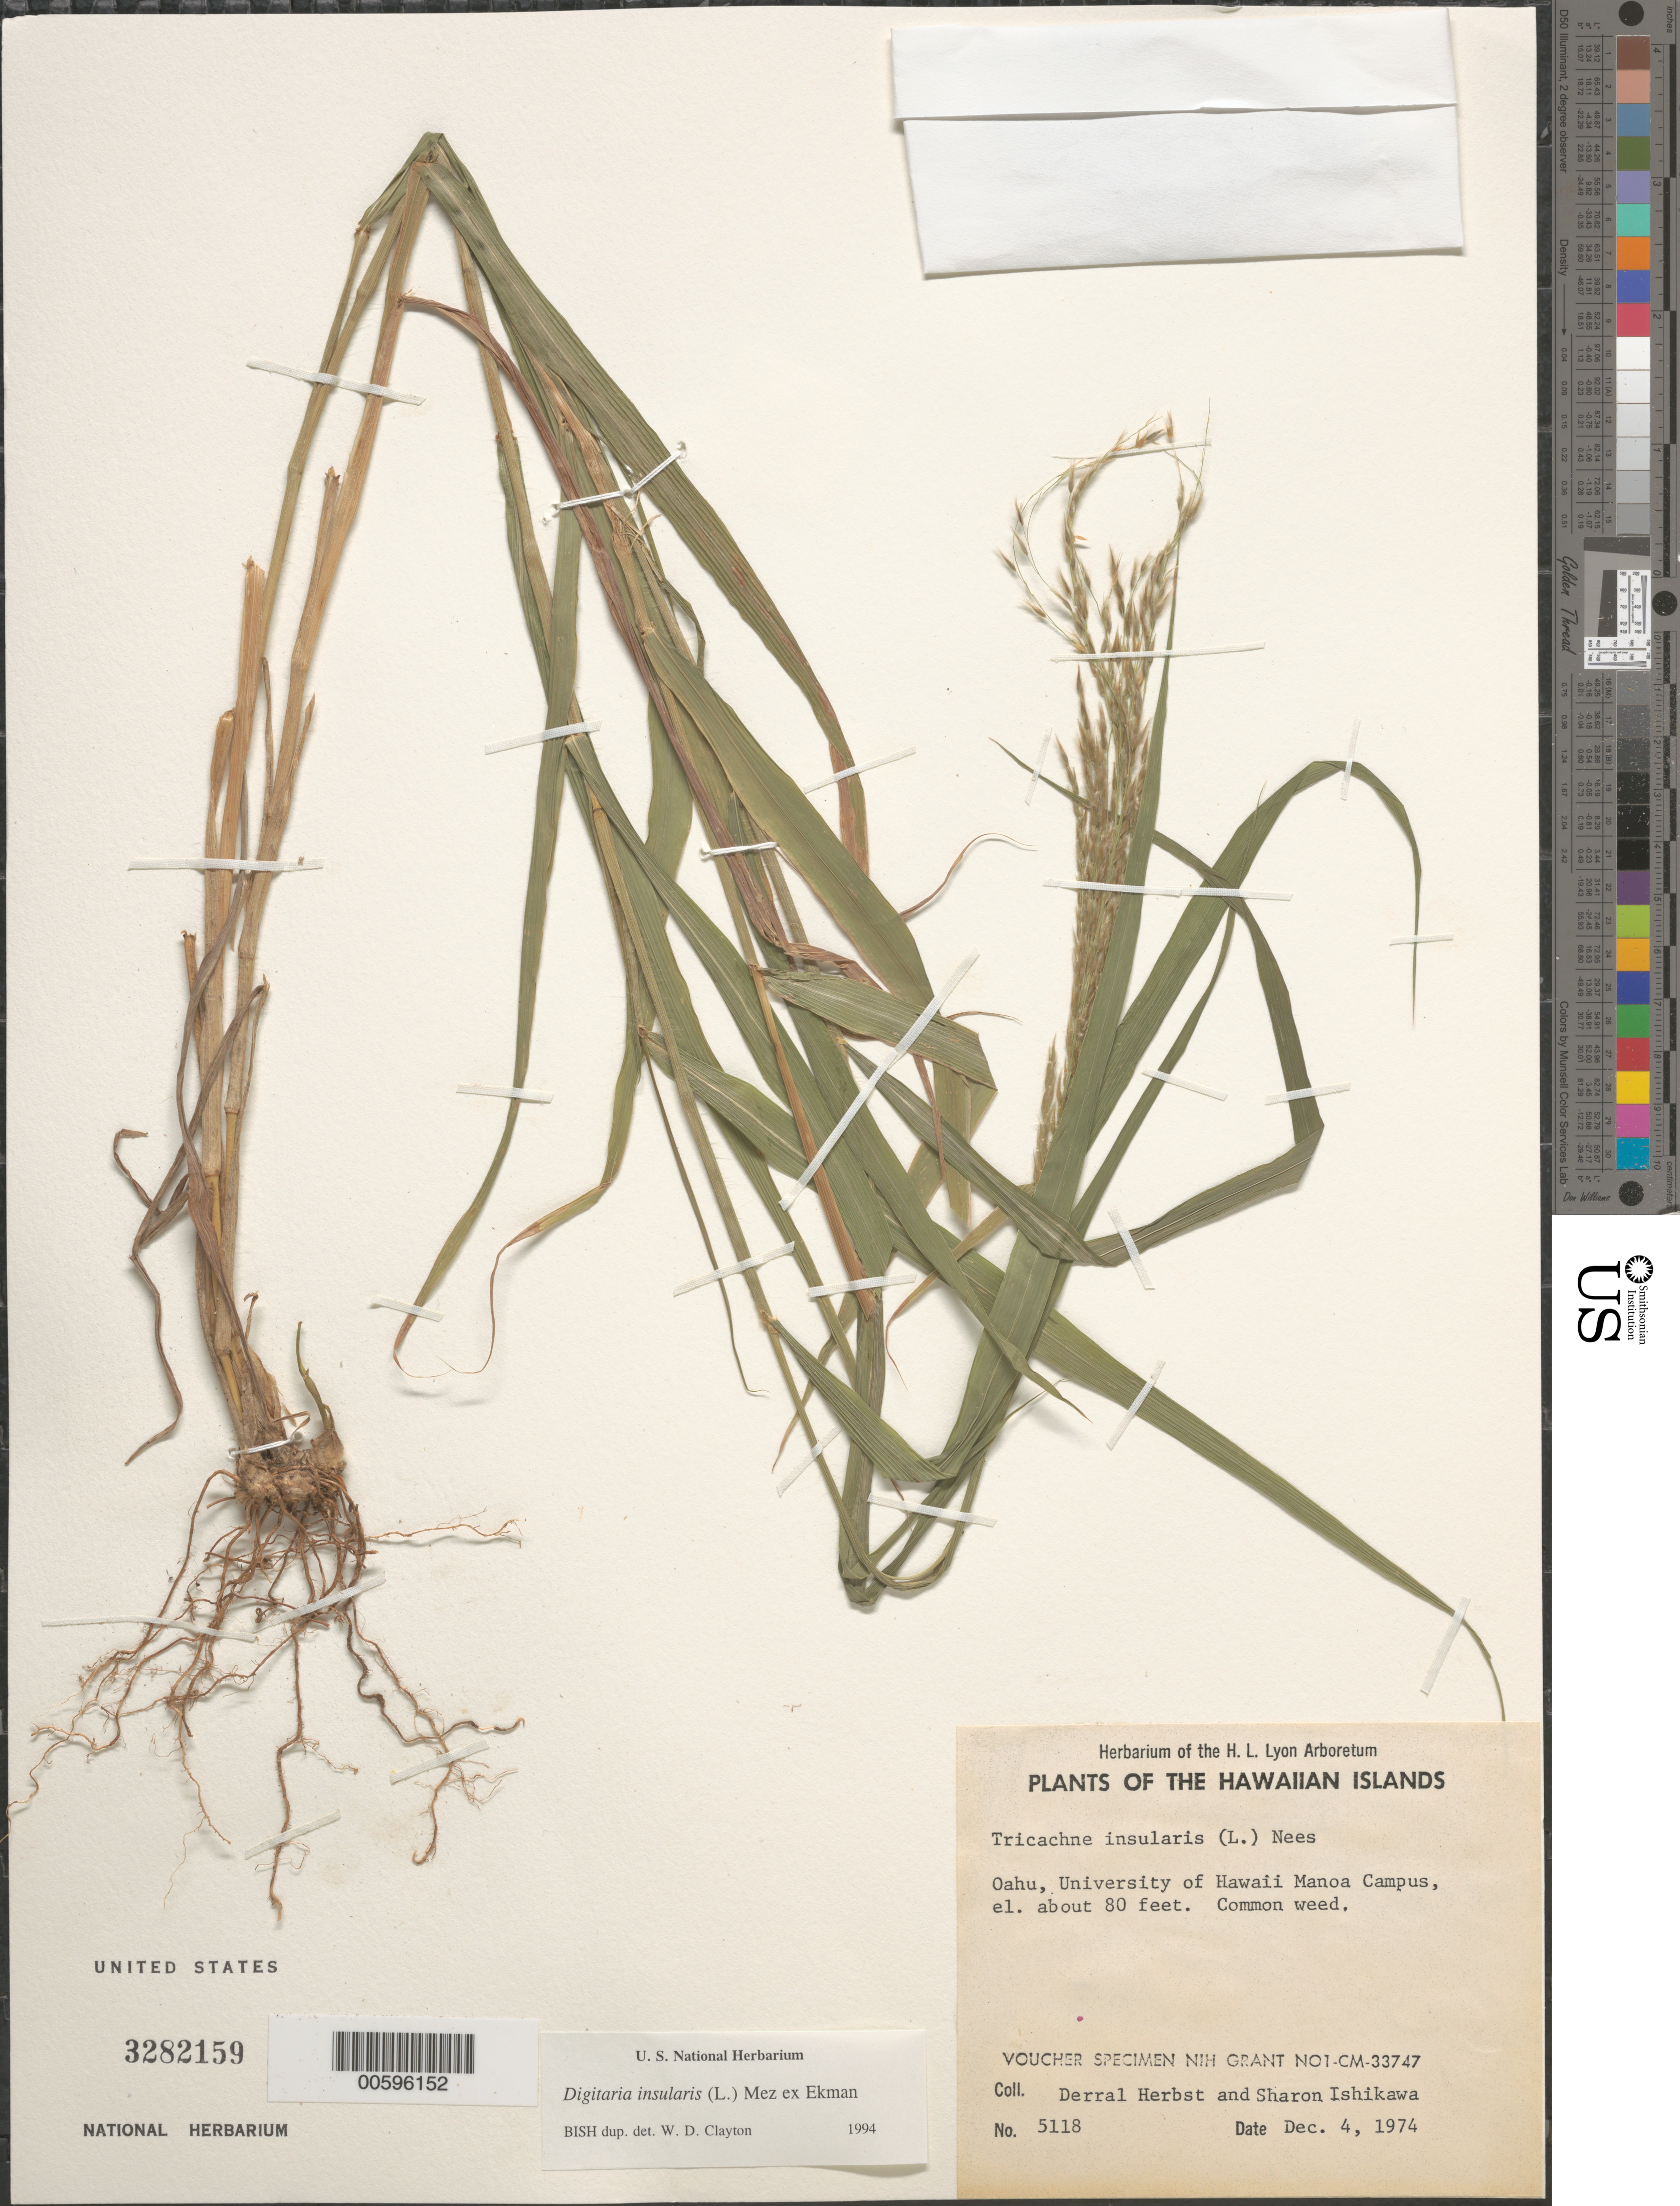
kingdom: Plantae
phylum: Tracheophyta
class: Liliopsida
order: Poales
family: Poaceae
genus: Digitaria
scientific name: Digitaria insularis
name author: (L.) Fedde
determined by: Clayton, W. D.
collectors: D. R. Herbst & S. Ishikawa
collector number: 5118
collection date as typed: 4 Dec 1974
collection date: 1974-12-04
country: United States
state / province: Hawaii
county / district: Honolulu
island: Oahu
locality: Univ. of HI Manoa Campus.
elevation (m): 24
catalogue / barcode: US 3282159